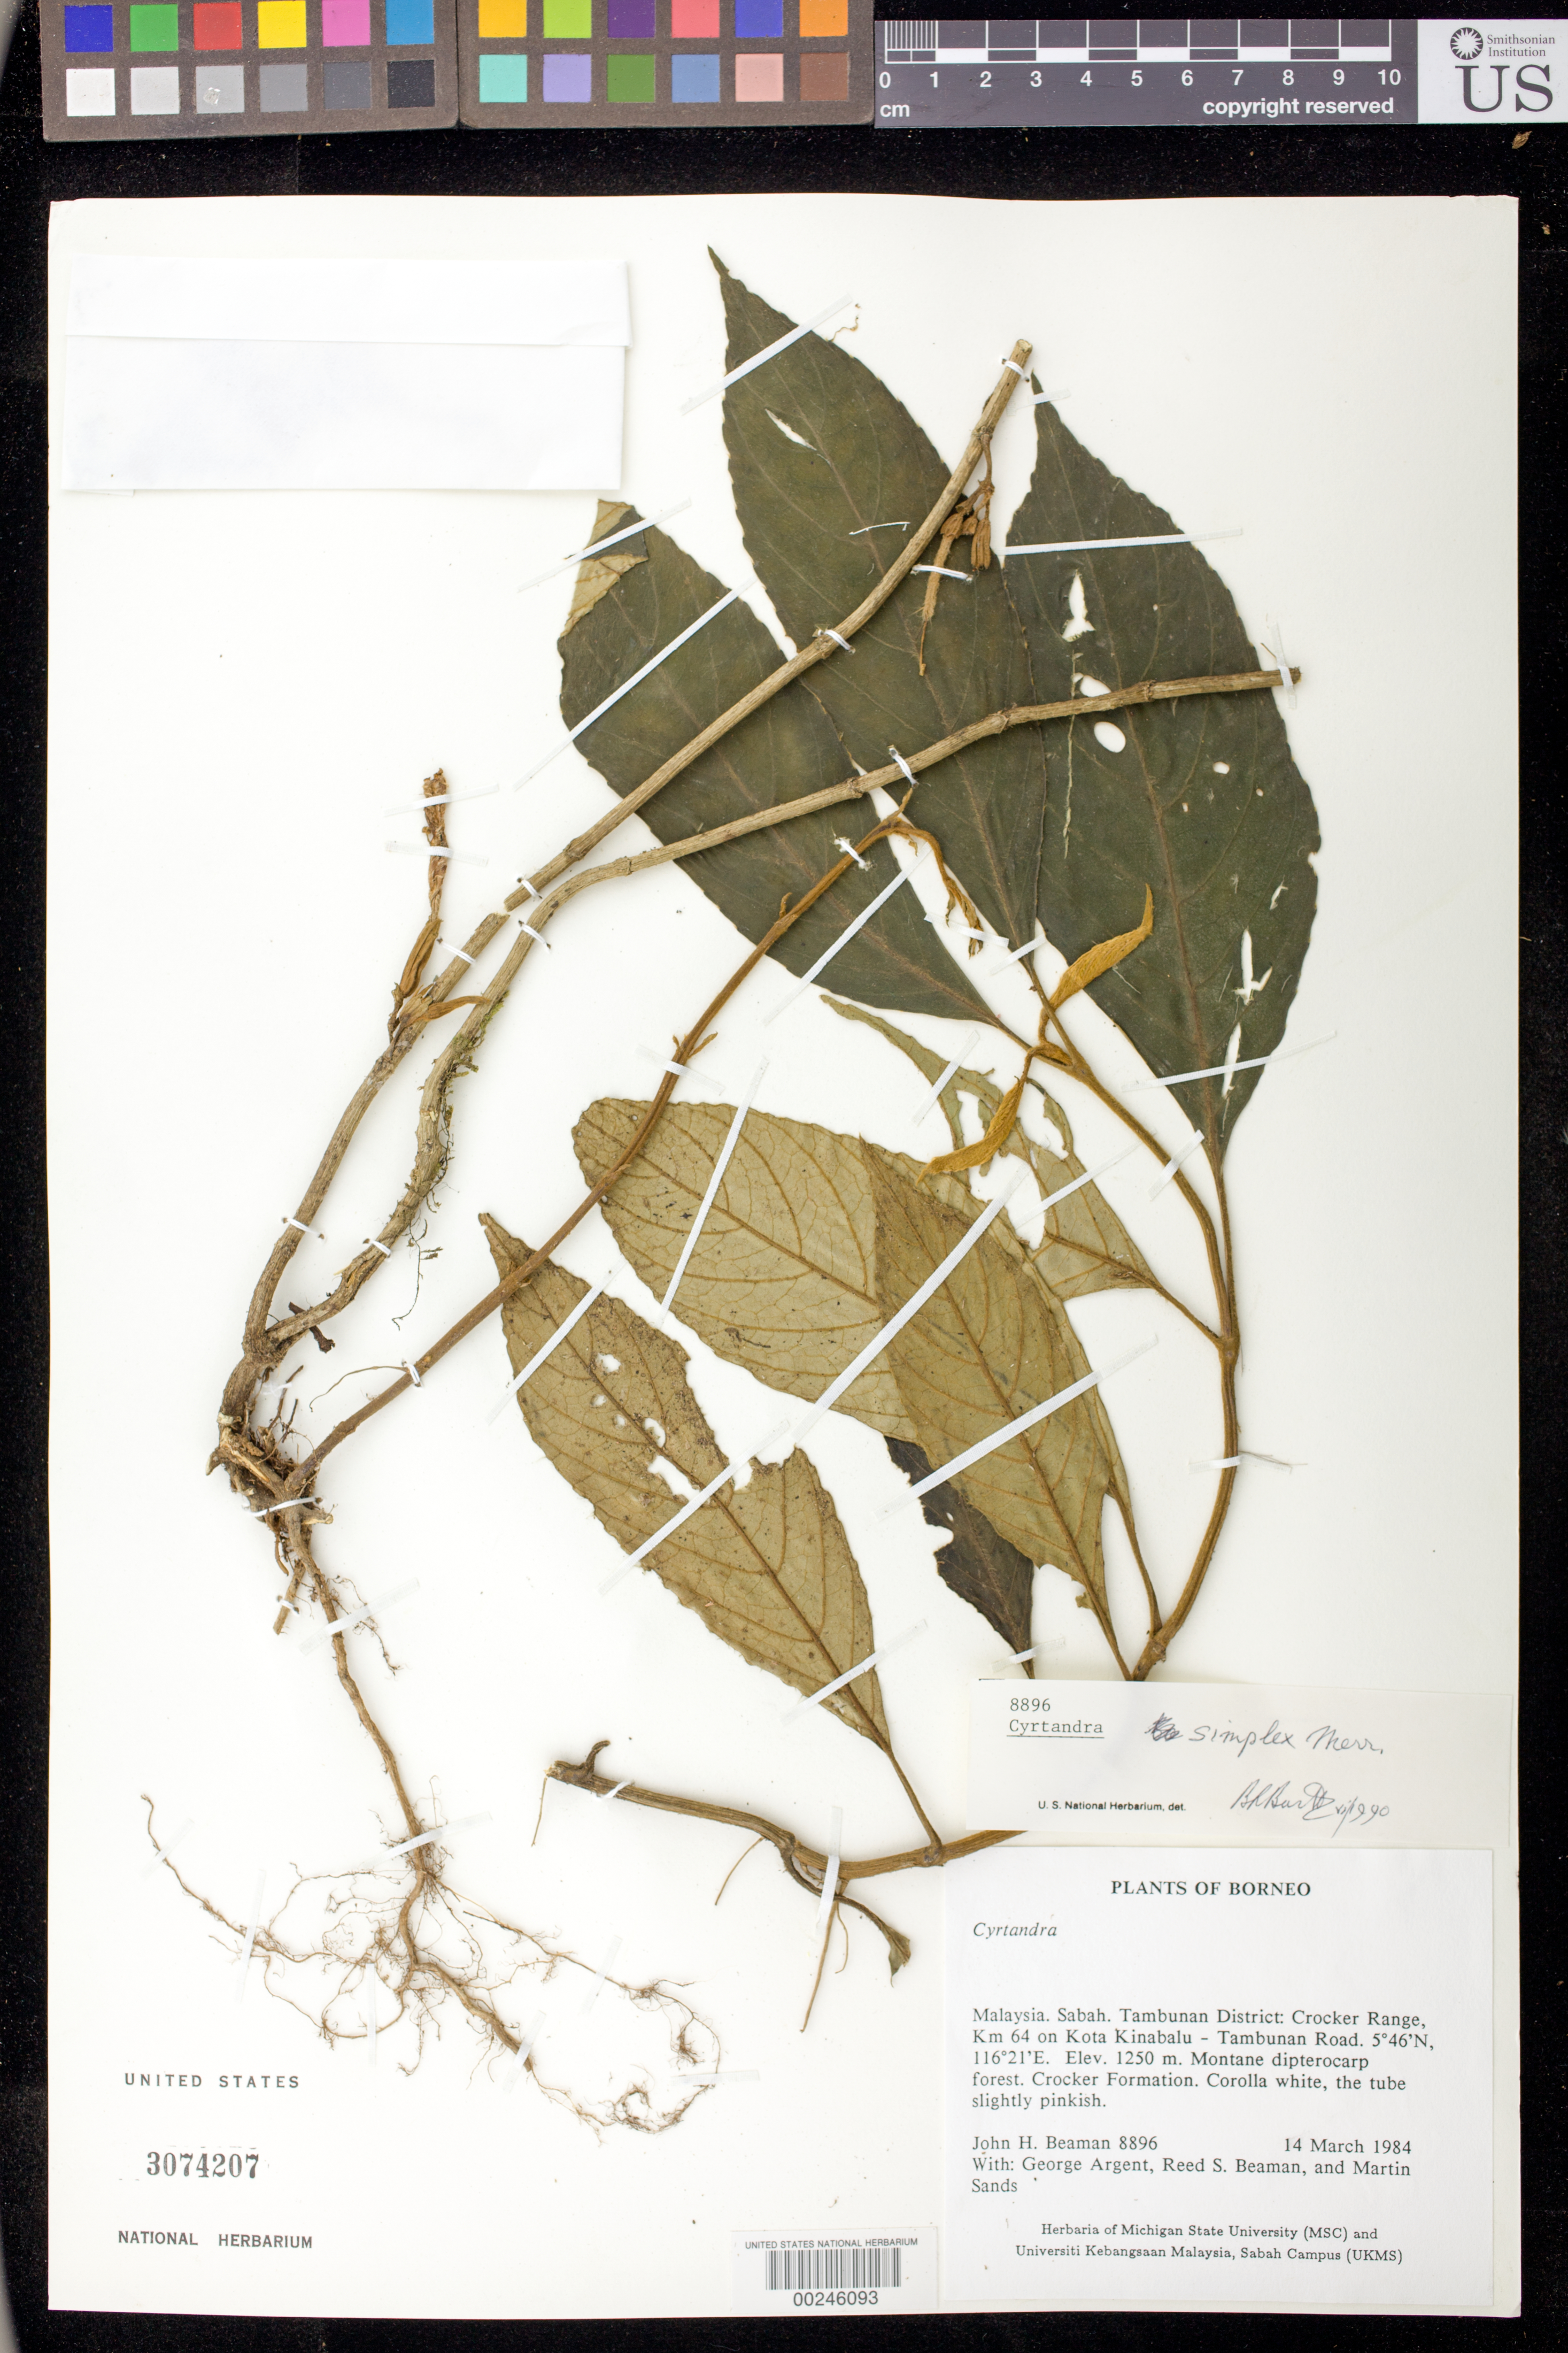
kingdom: Plantae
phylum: Tracheophyta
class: Magnoliopsida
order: Lamiales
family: Gesneriaceae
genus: Cyrtandra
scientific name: Cyrtandra simplex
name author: Merr.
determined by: Burtt, B. L.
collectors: J. H. Beaman, G. Argent, R. S. Beaman & M. Sands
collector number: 8896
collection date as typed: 14 Mar 1984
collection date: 1984-03-14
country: Malaysia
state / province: Sabah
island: Borneo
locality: Tambunan dist, crocker range, km 64 on kota kinabalu - tambunan road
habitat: Montane dipterocarp forest, Crocker Formation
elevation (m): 1250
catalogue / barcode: US 3074207